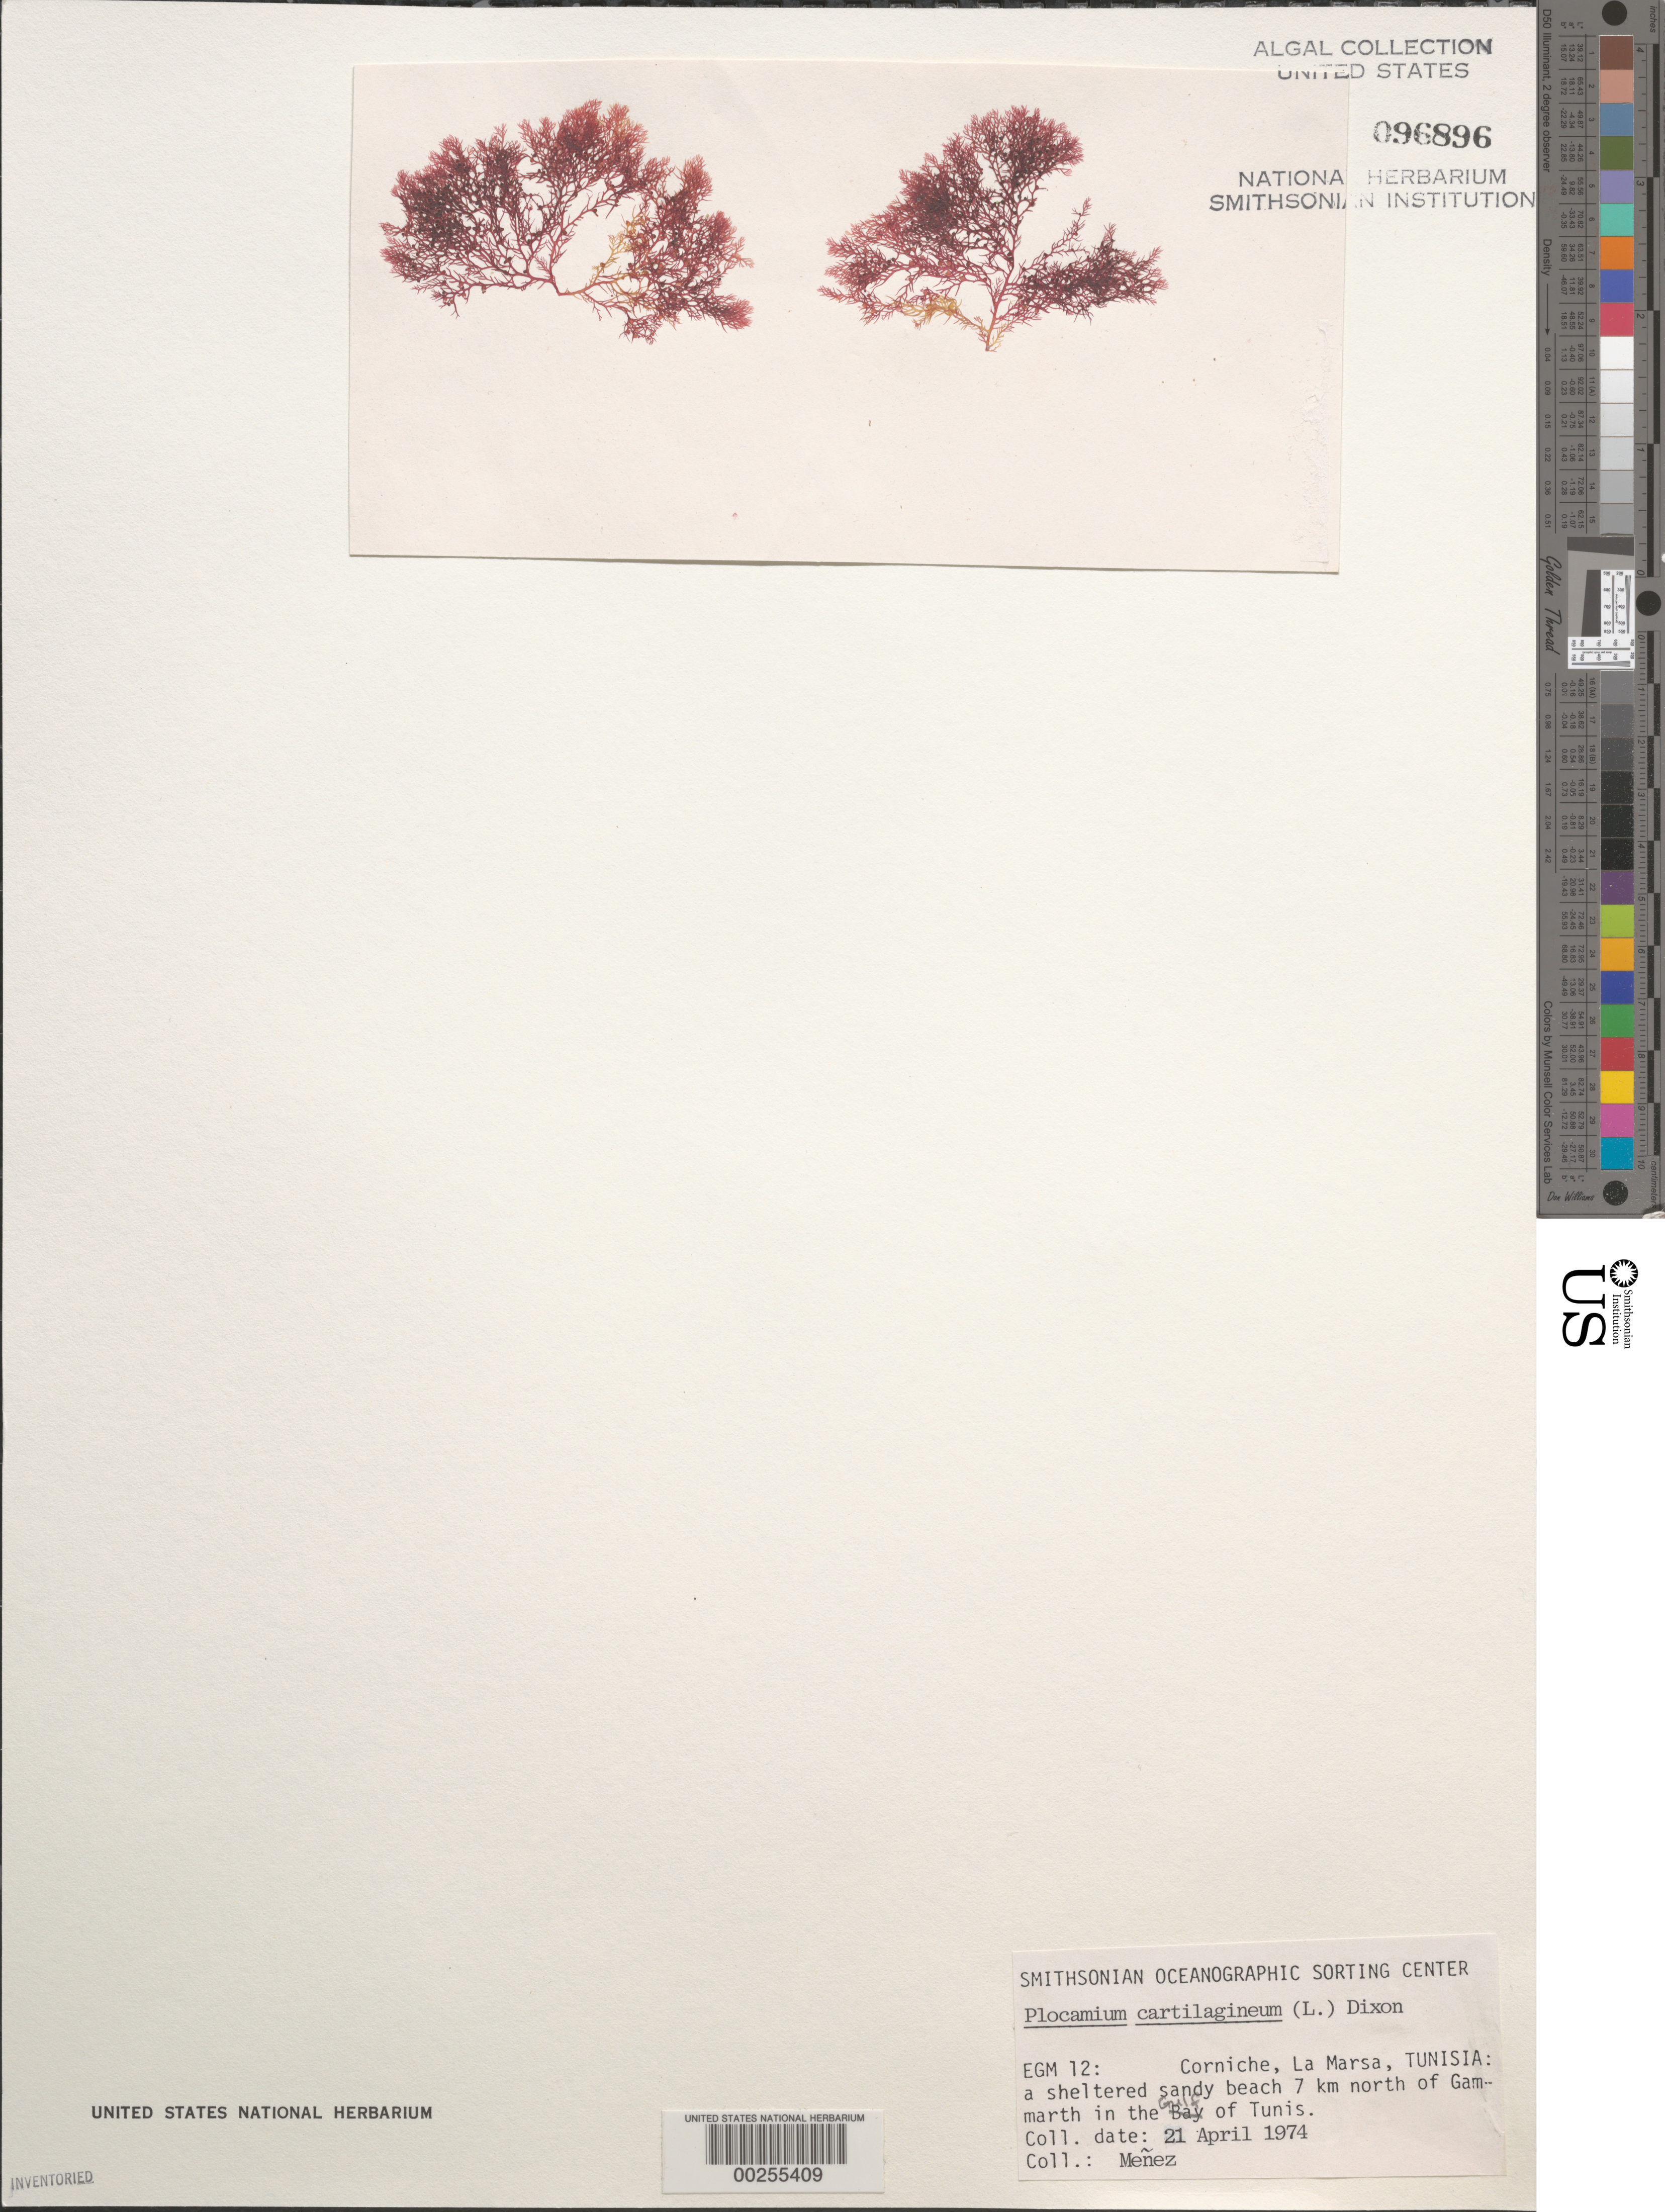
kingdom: Plantae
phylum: Rhodophyta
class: Florideophyceae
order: Plocamiales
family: Plocamiaceae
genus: Plocamium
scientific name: Plocamium cartilagineum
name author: (L.) P.S. Dixon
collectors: Meñez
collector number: EGM 12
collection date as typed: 21 Apr 1974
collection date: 1974-04-21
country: Tunisia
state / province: Tunis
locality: Corniche, la marsa, seven km north of gammarth, gulf of tunis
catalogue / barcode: US 96896